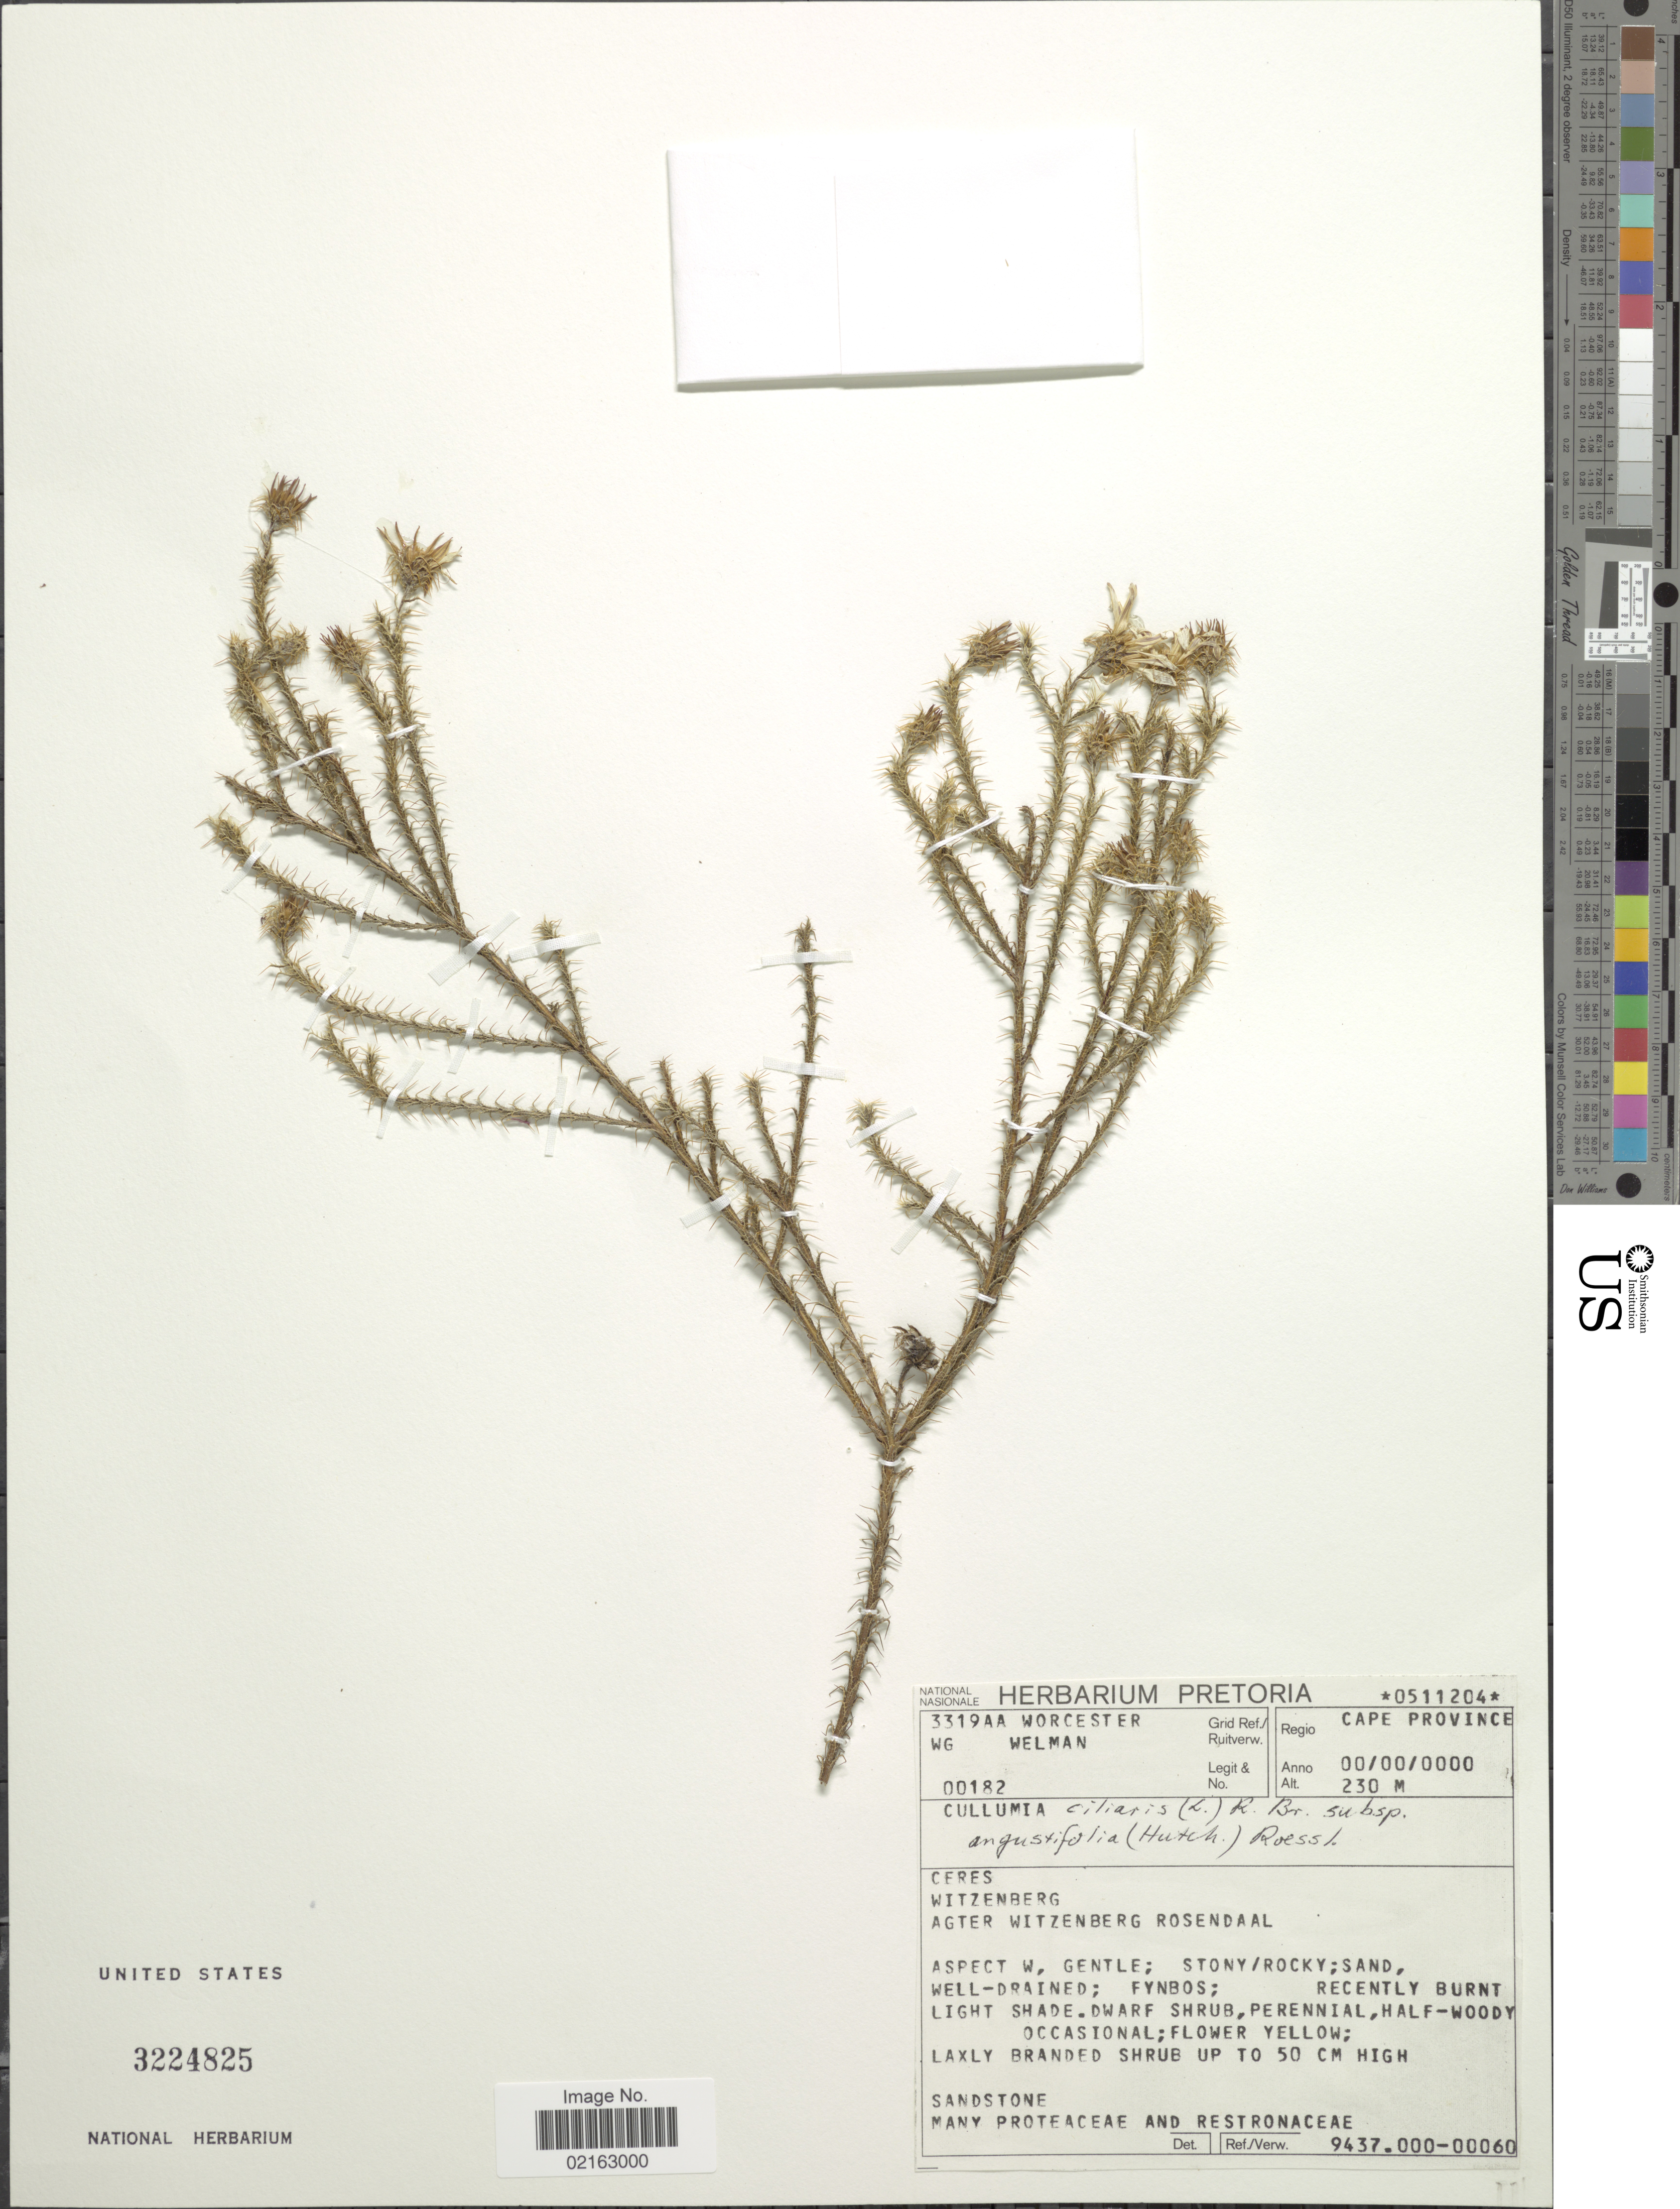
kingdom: Plantae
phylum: Tracheophyta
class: Magnoliopsida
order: Asterales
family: Asteraceae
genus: Cullumia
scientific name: Cullumia ciliaris subsp. angustifolia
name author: (Hutch.) Roessler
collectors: W. G. Welman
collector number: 00182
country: South Africa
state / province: Western Cape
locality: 3319AA Worcester. Cape Province. Ceres. Witzenberg. Agter Witzenberg Rosendaal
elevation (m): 230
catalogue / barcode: US 3224825